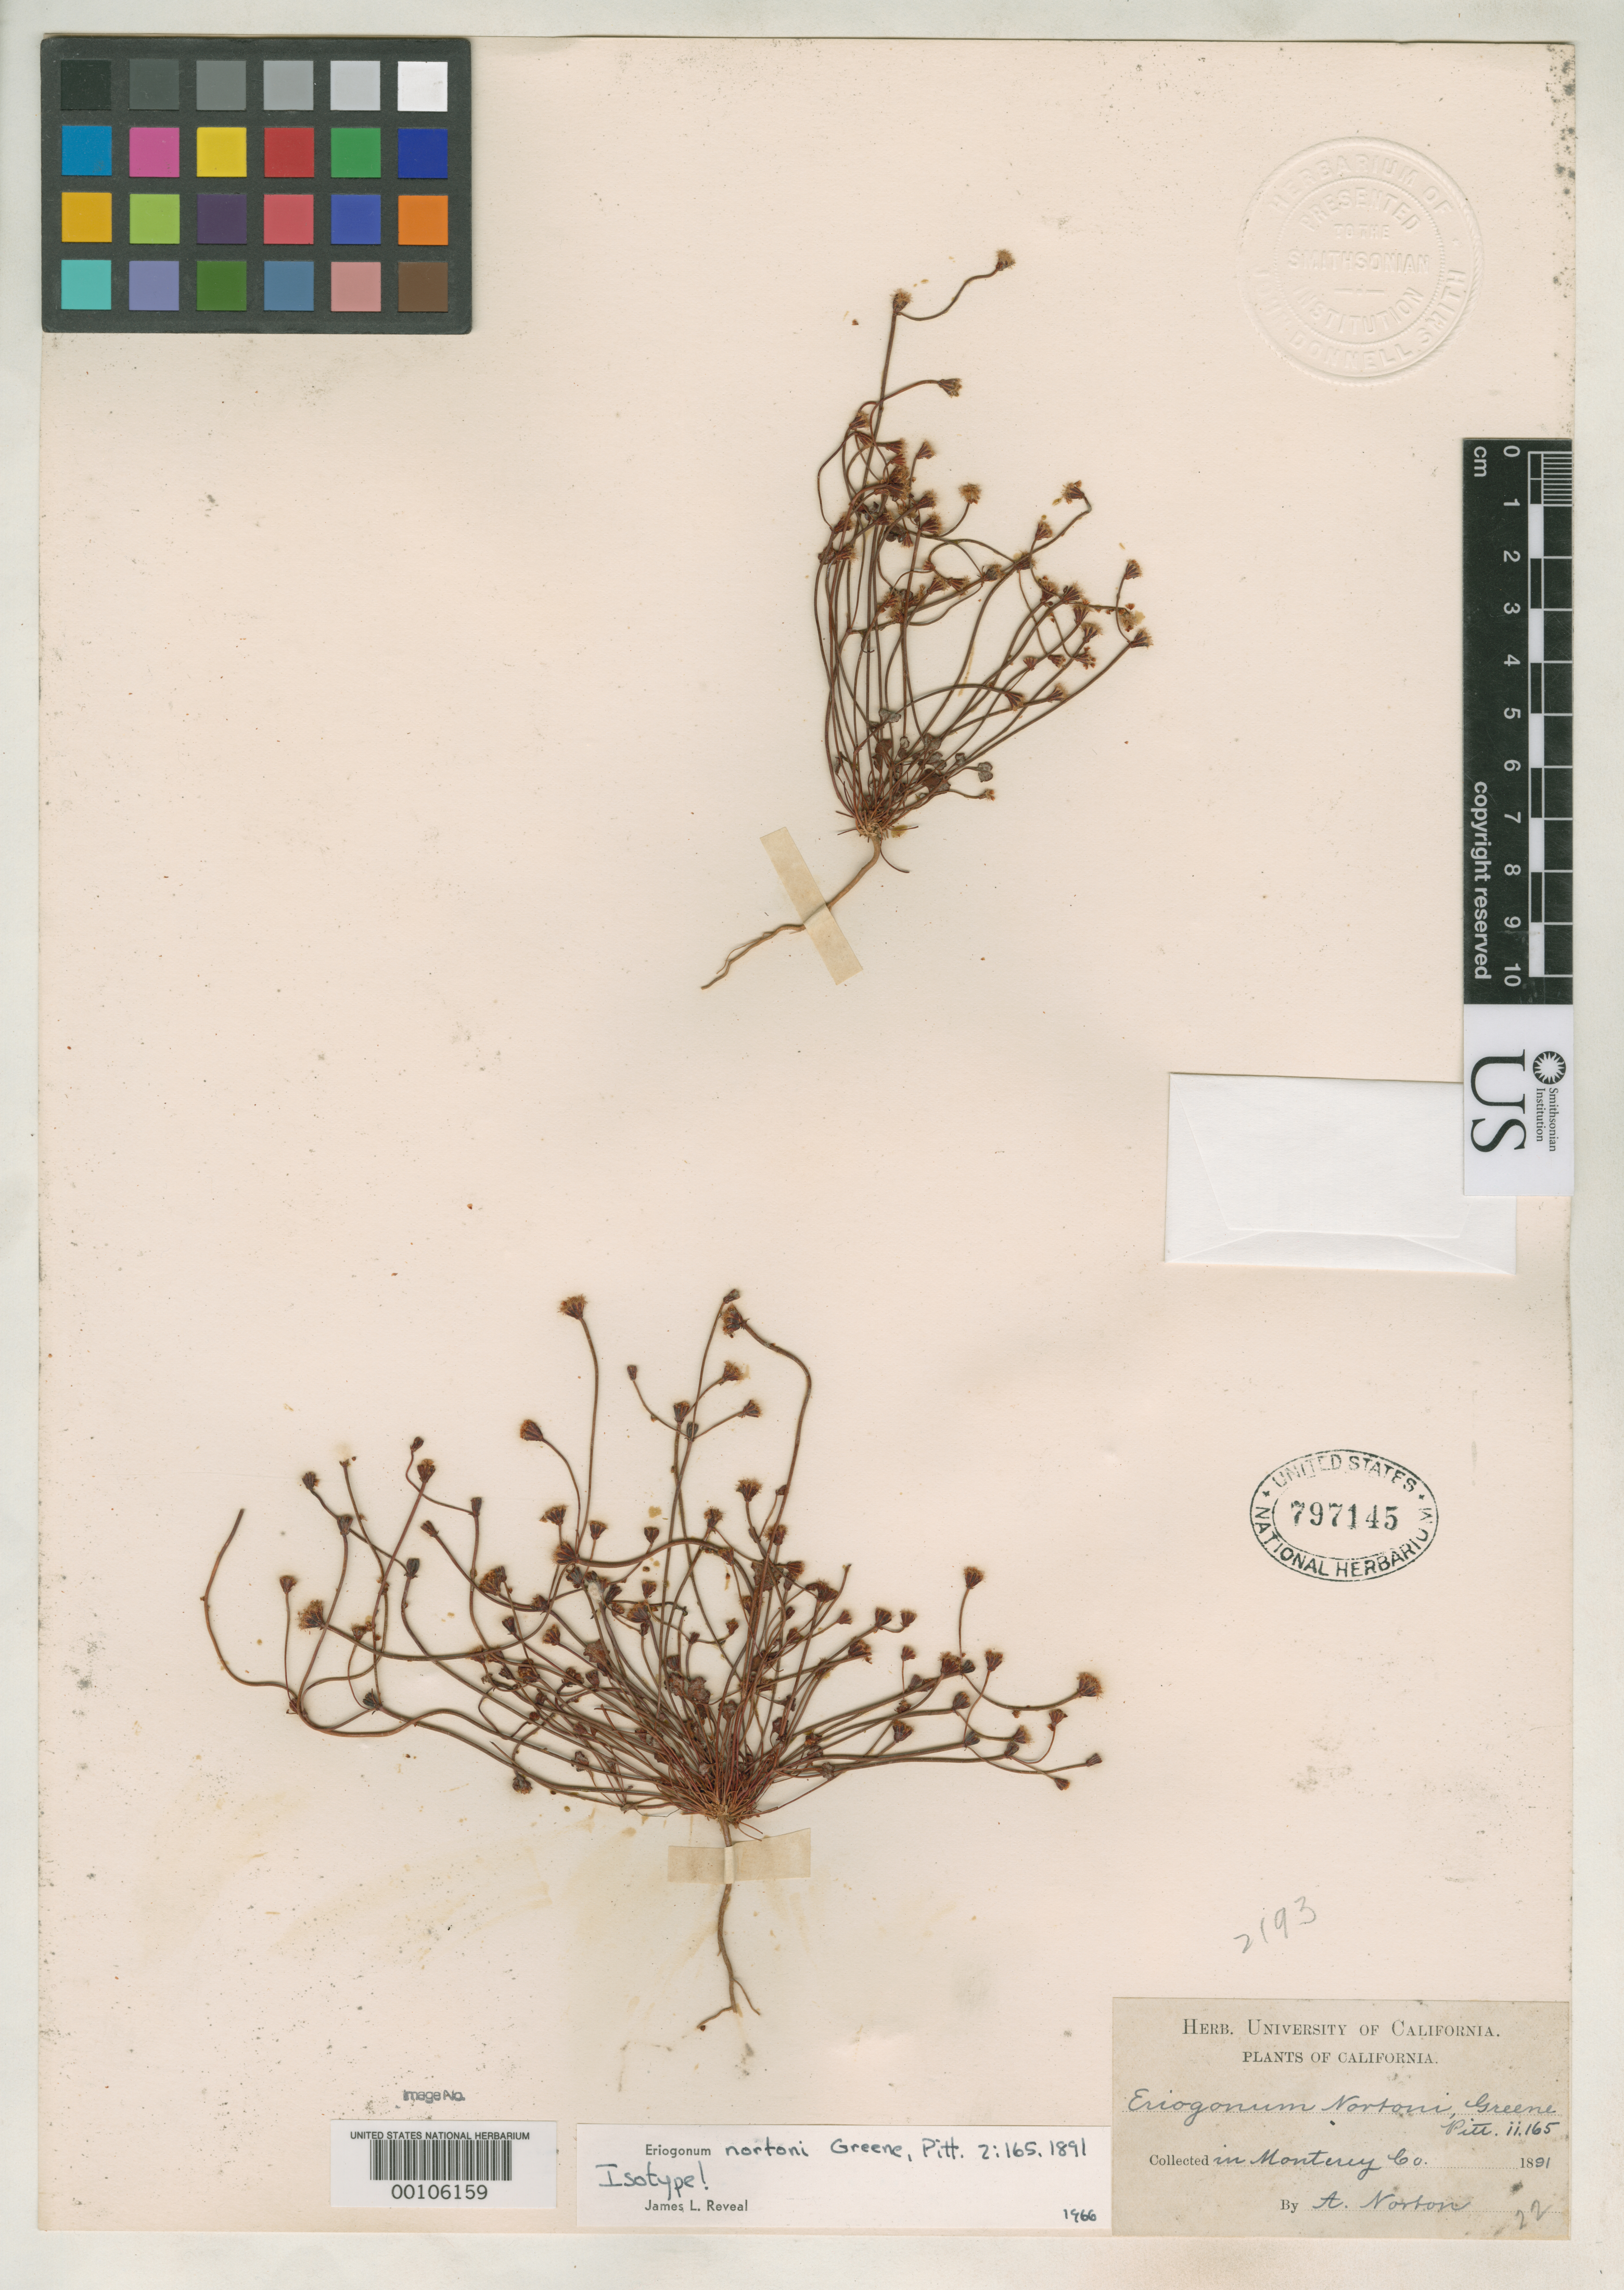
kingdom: Plantae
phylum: Tracheophyta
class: Magnoliopsida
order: Caryophyllales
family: Polygonaceae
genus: Eriogonum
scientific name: Eriogonum nortonii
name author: Greene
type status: Isotype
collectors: A. Norton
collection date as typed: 1891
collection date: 1891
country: United States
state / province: California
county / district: Monterey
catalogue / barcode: US 797145